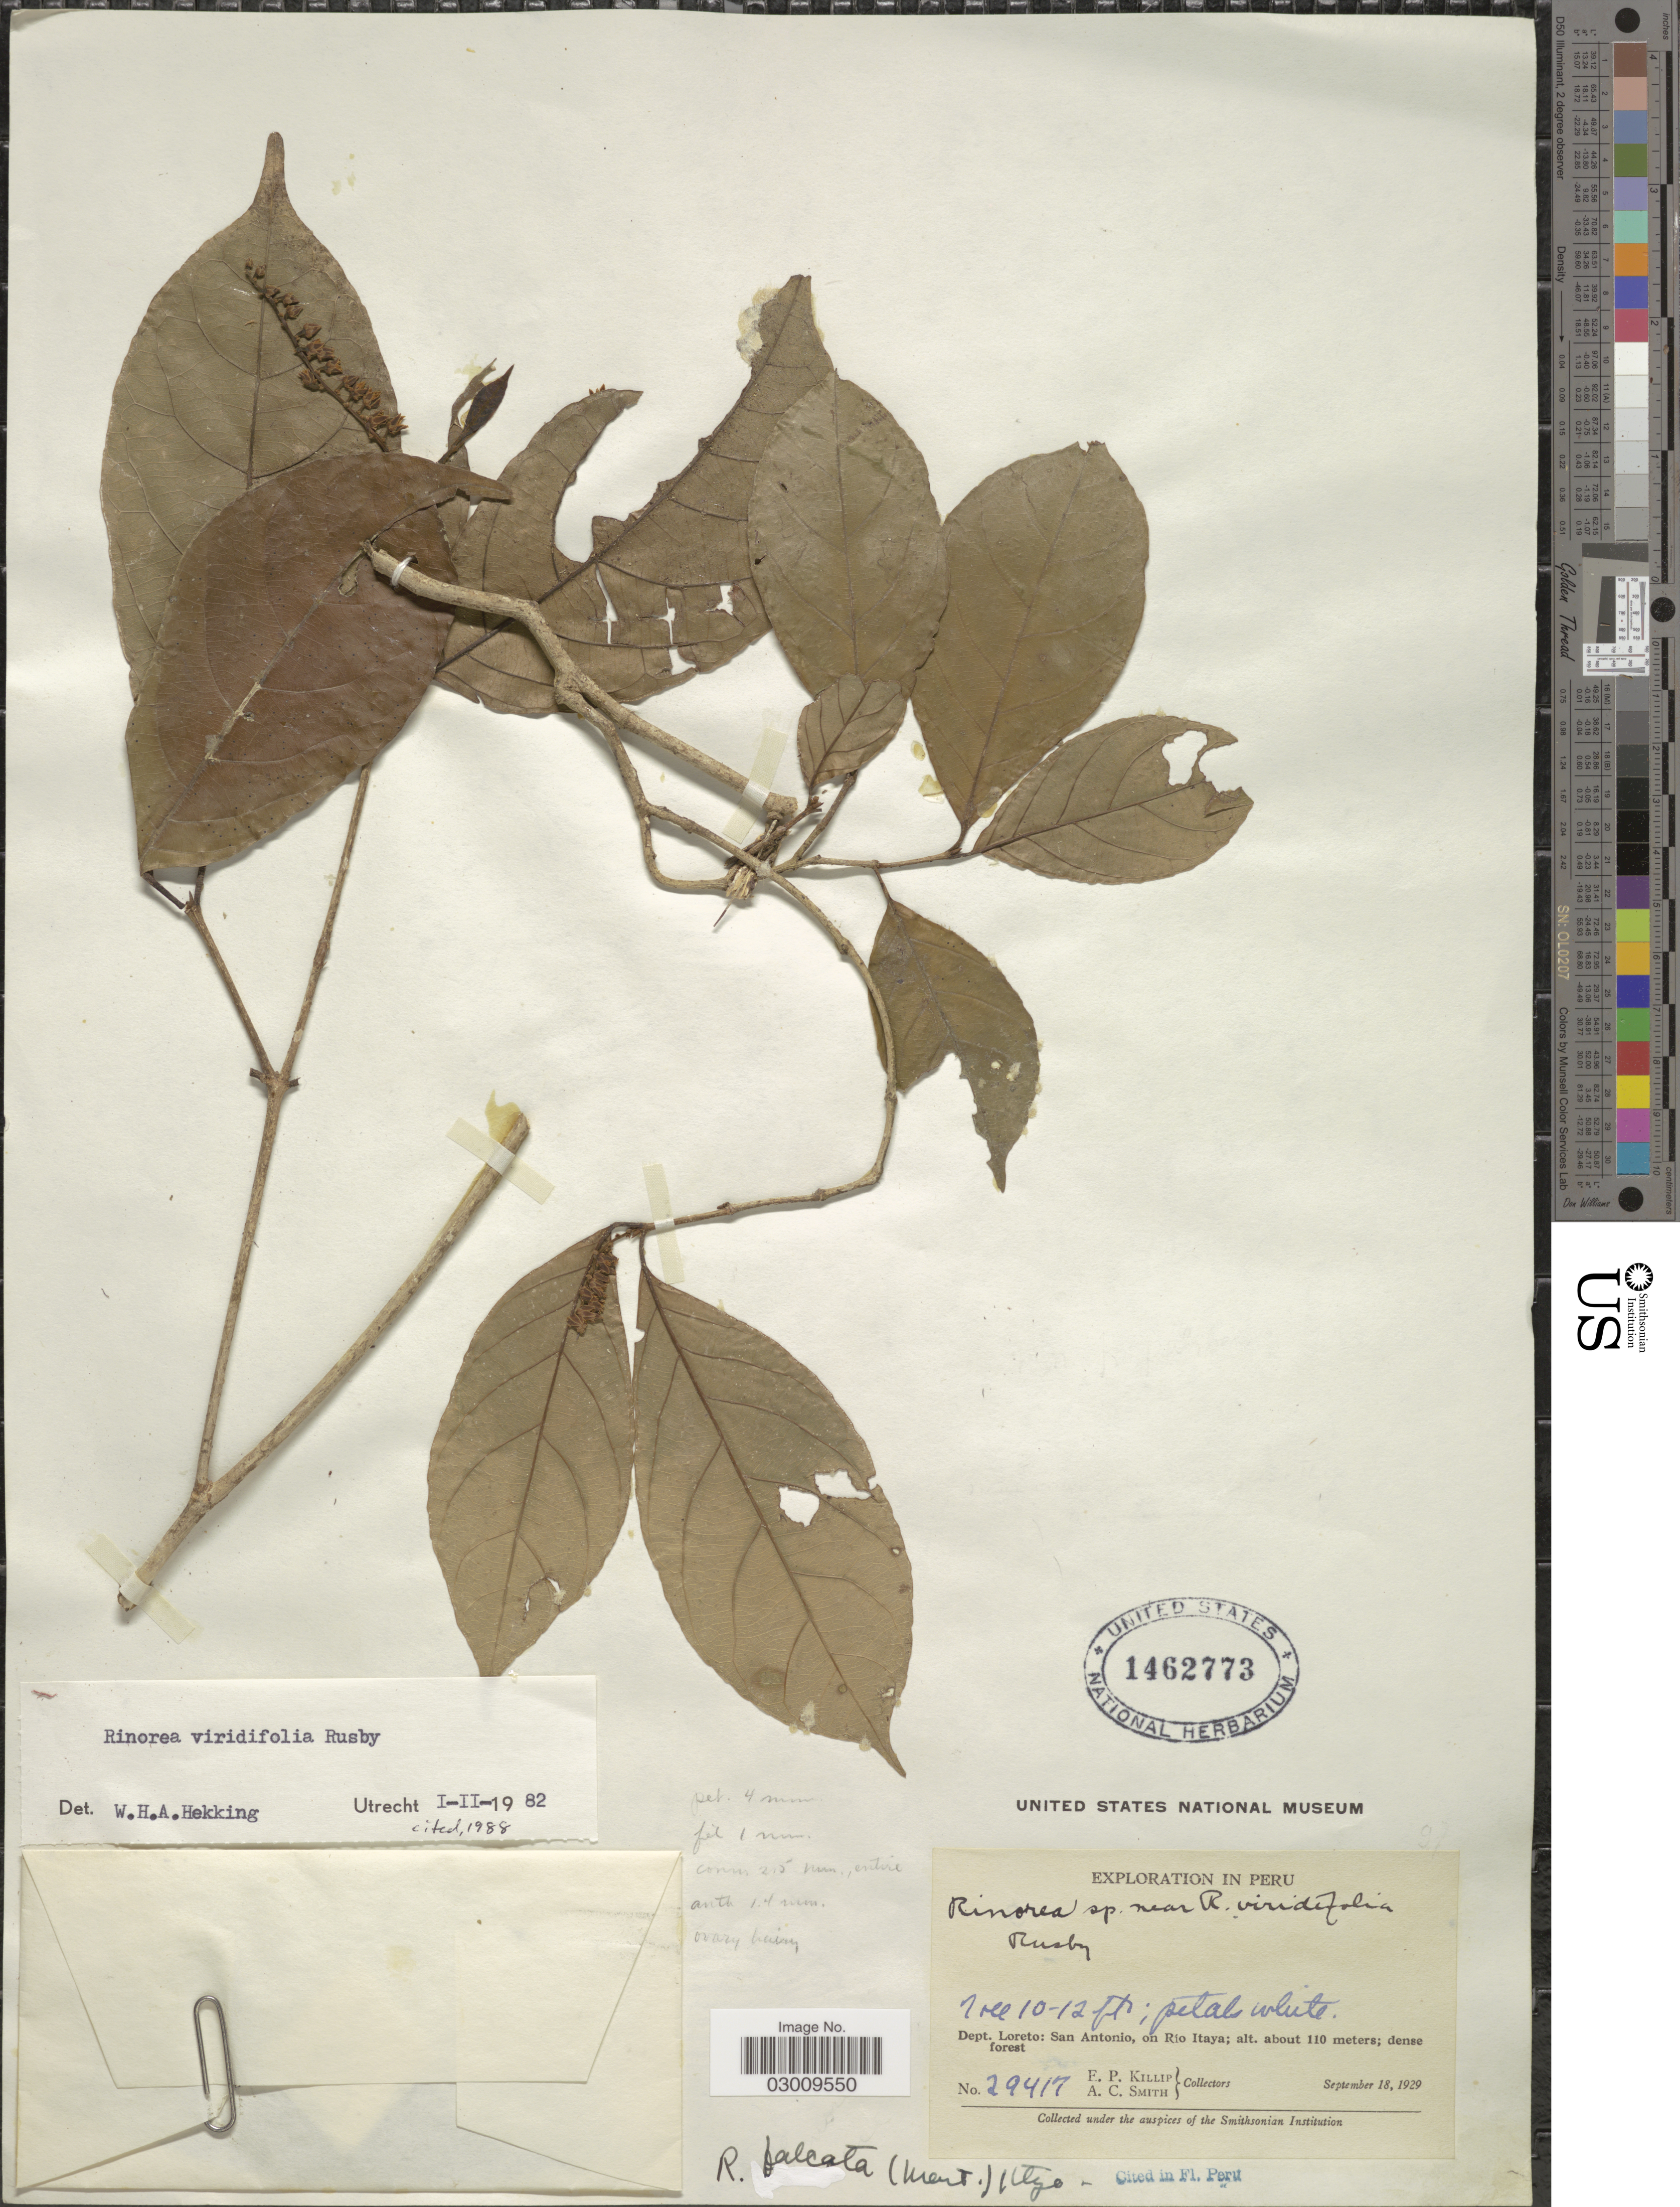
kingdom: Plantae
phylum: Tracheophyta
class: Magnoliopsida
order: Malpighiales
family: Violaceae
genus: Rinorea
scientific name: Rinorea viridifolia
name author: Rusby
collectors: E. P. Killip & A. C. Smith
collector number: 29417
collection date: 1929-09-18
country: Peru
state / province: Loreto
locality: Dept. Loreto: San Antonio, on Río Itaya.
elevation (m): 110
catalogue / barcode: US 1562773